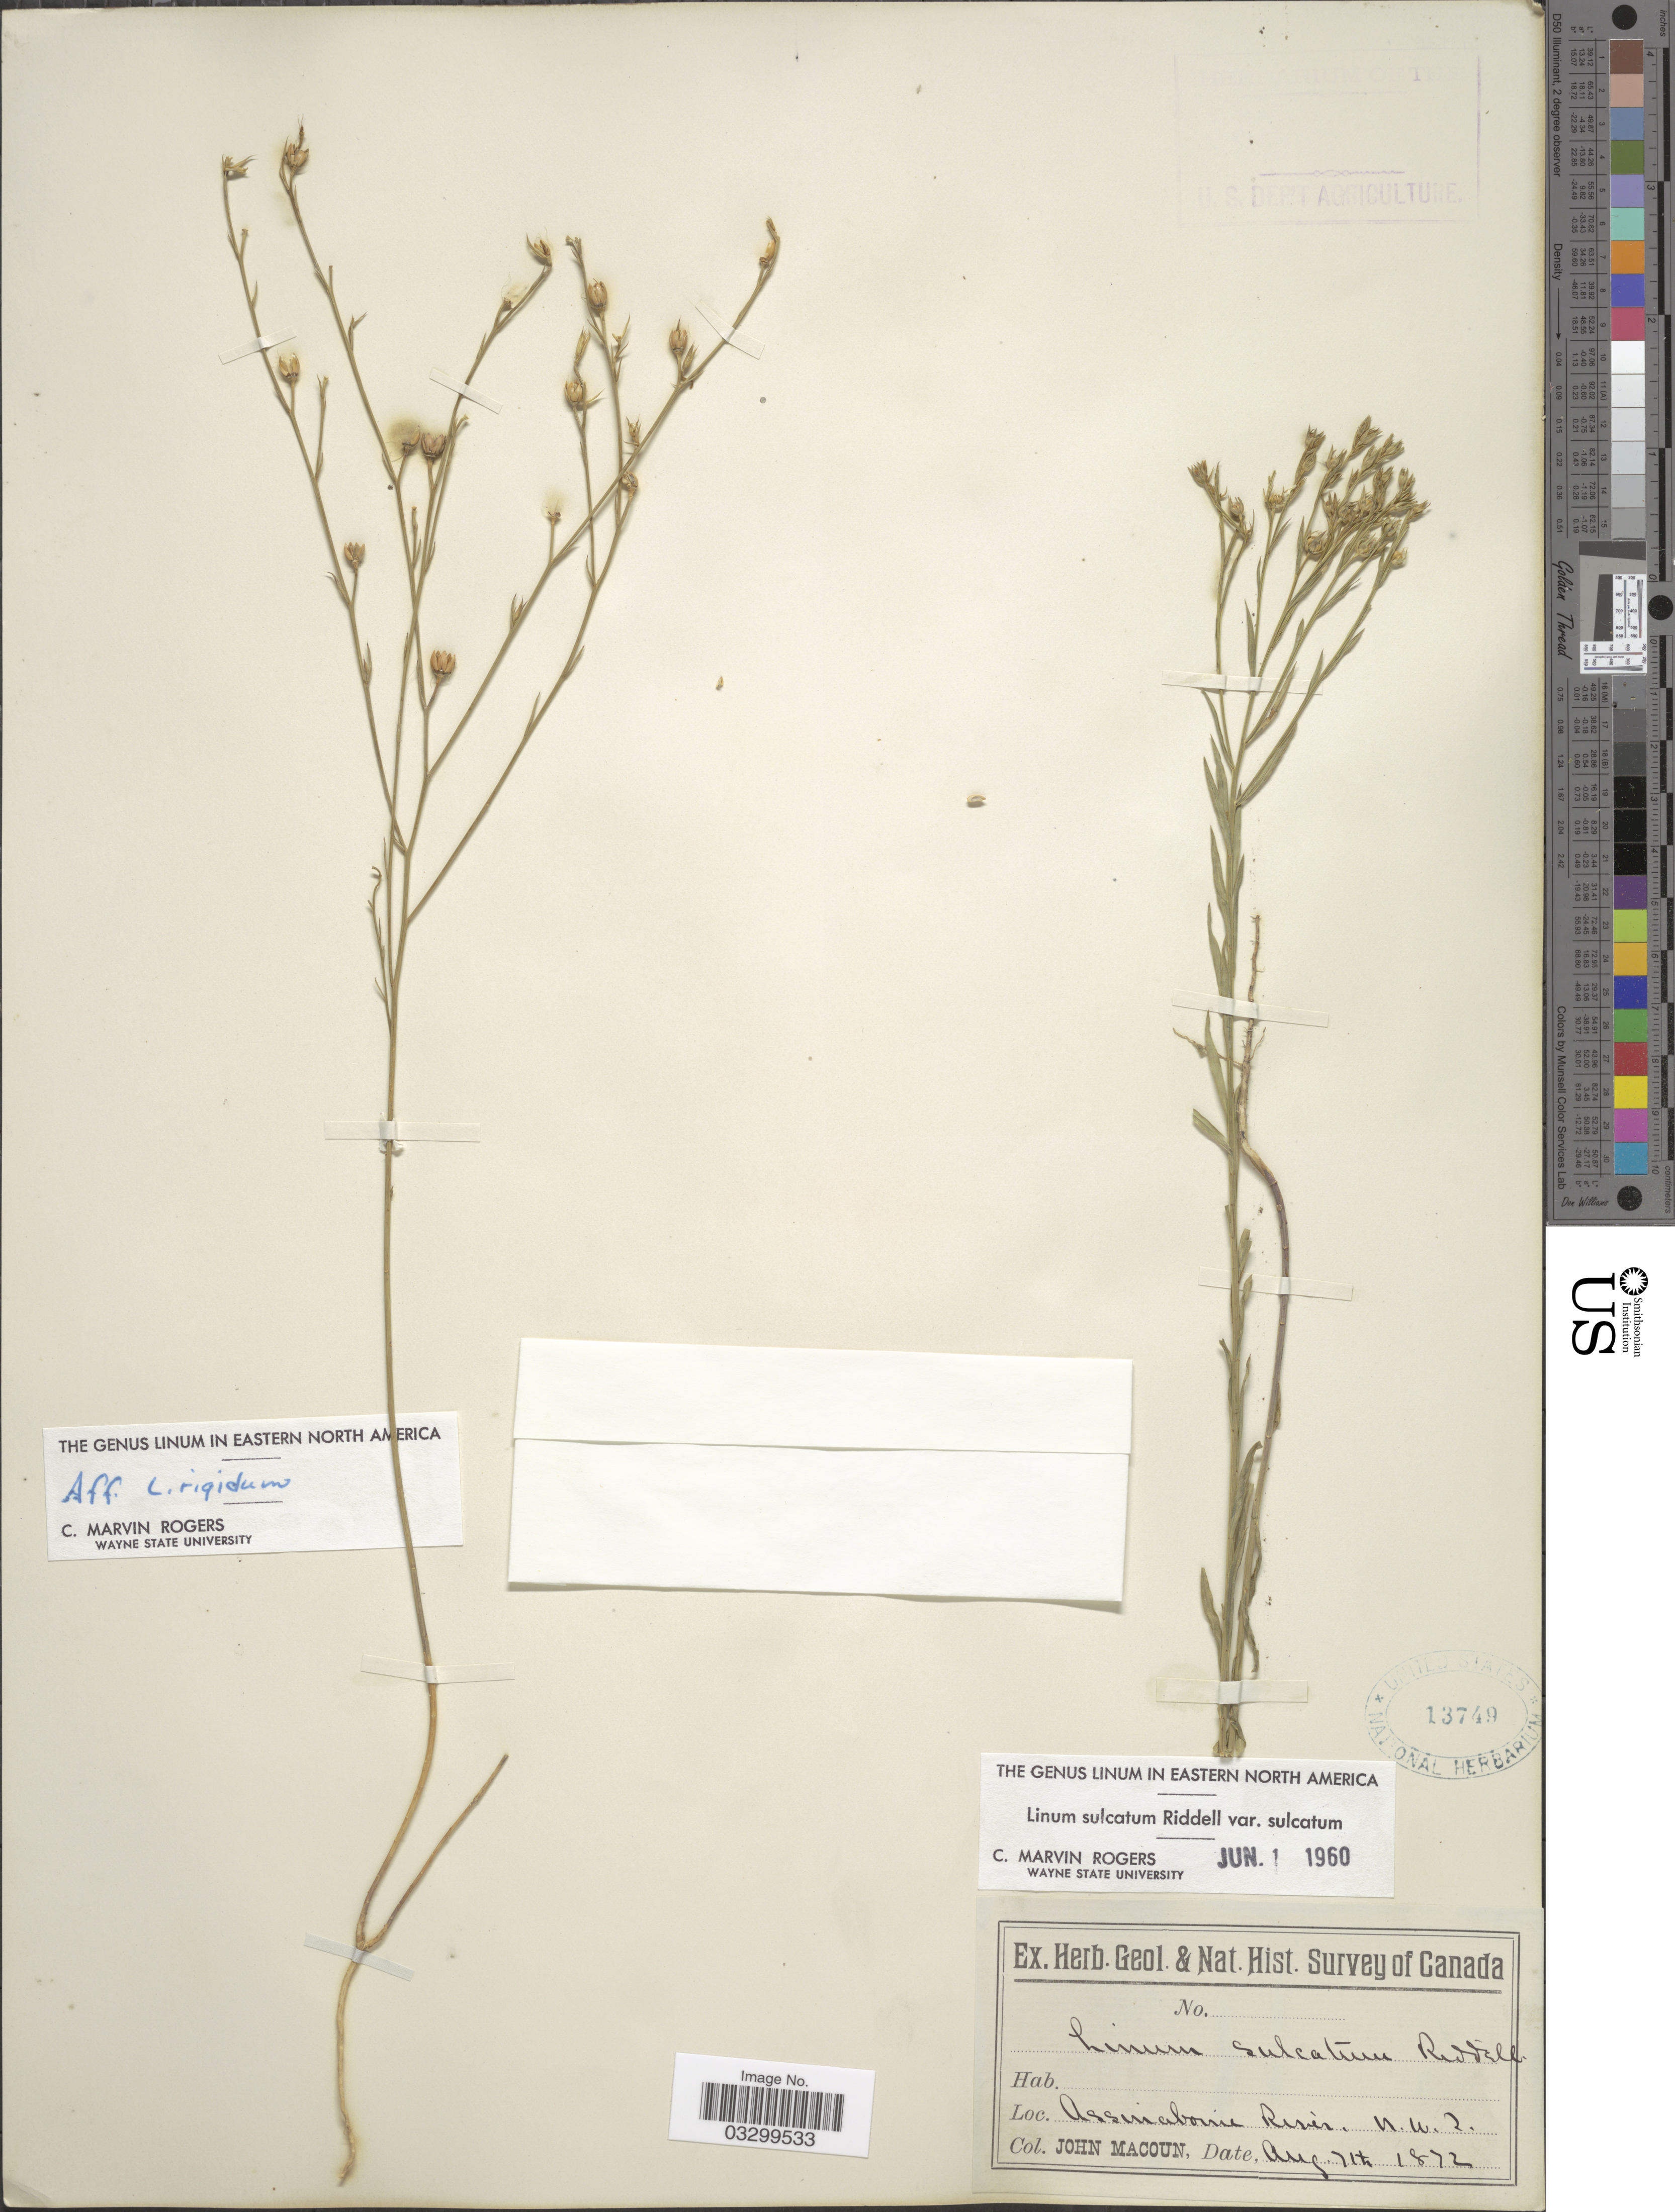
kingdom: Plantae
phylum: Tracheophyta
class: Magnoliopsida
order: Malpighiales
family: Linaceae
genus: Linum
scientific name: Linum sulcatum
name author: Riddell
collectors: J. Macoun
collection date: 1872-08-07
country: Canada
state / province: Northwest Territories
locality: Assinaboine River.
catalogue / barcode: US 13749